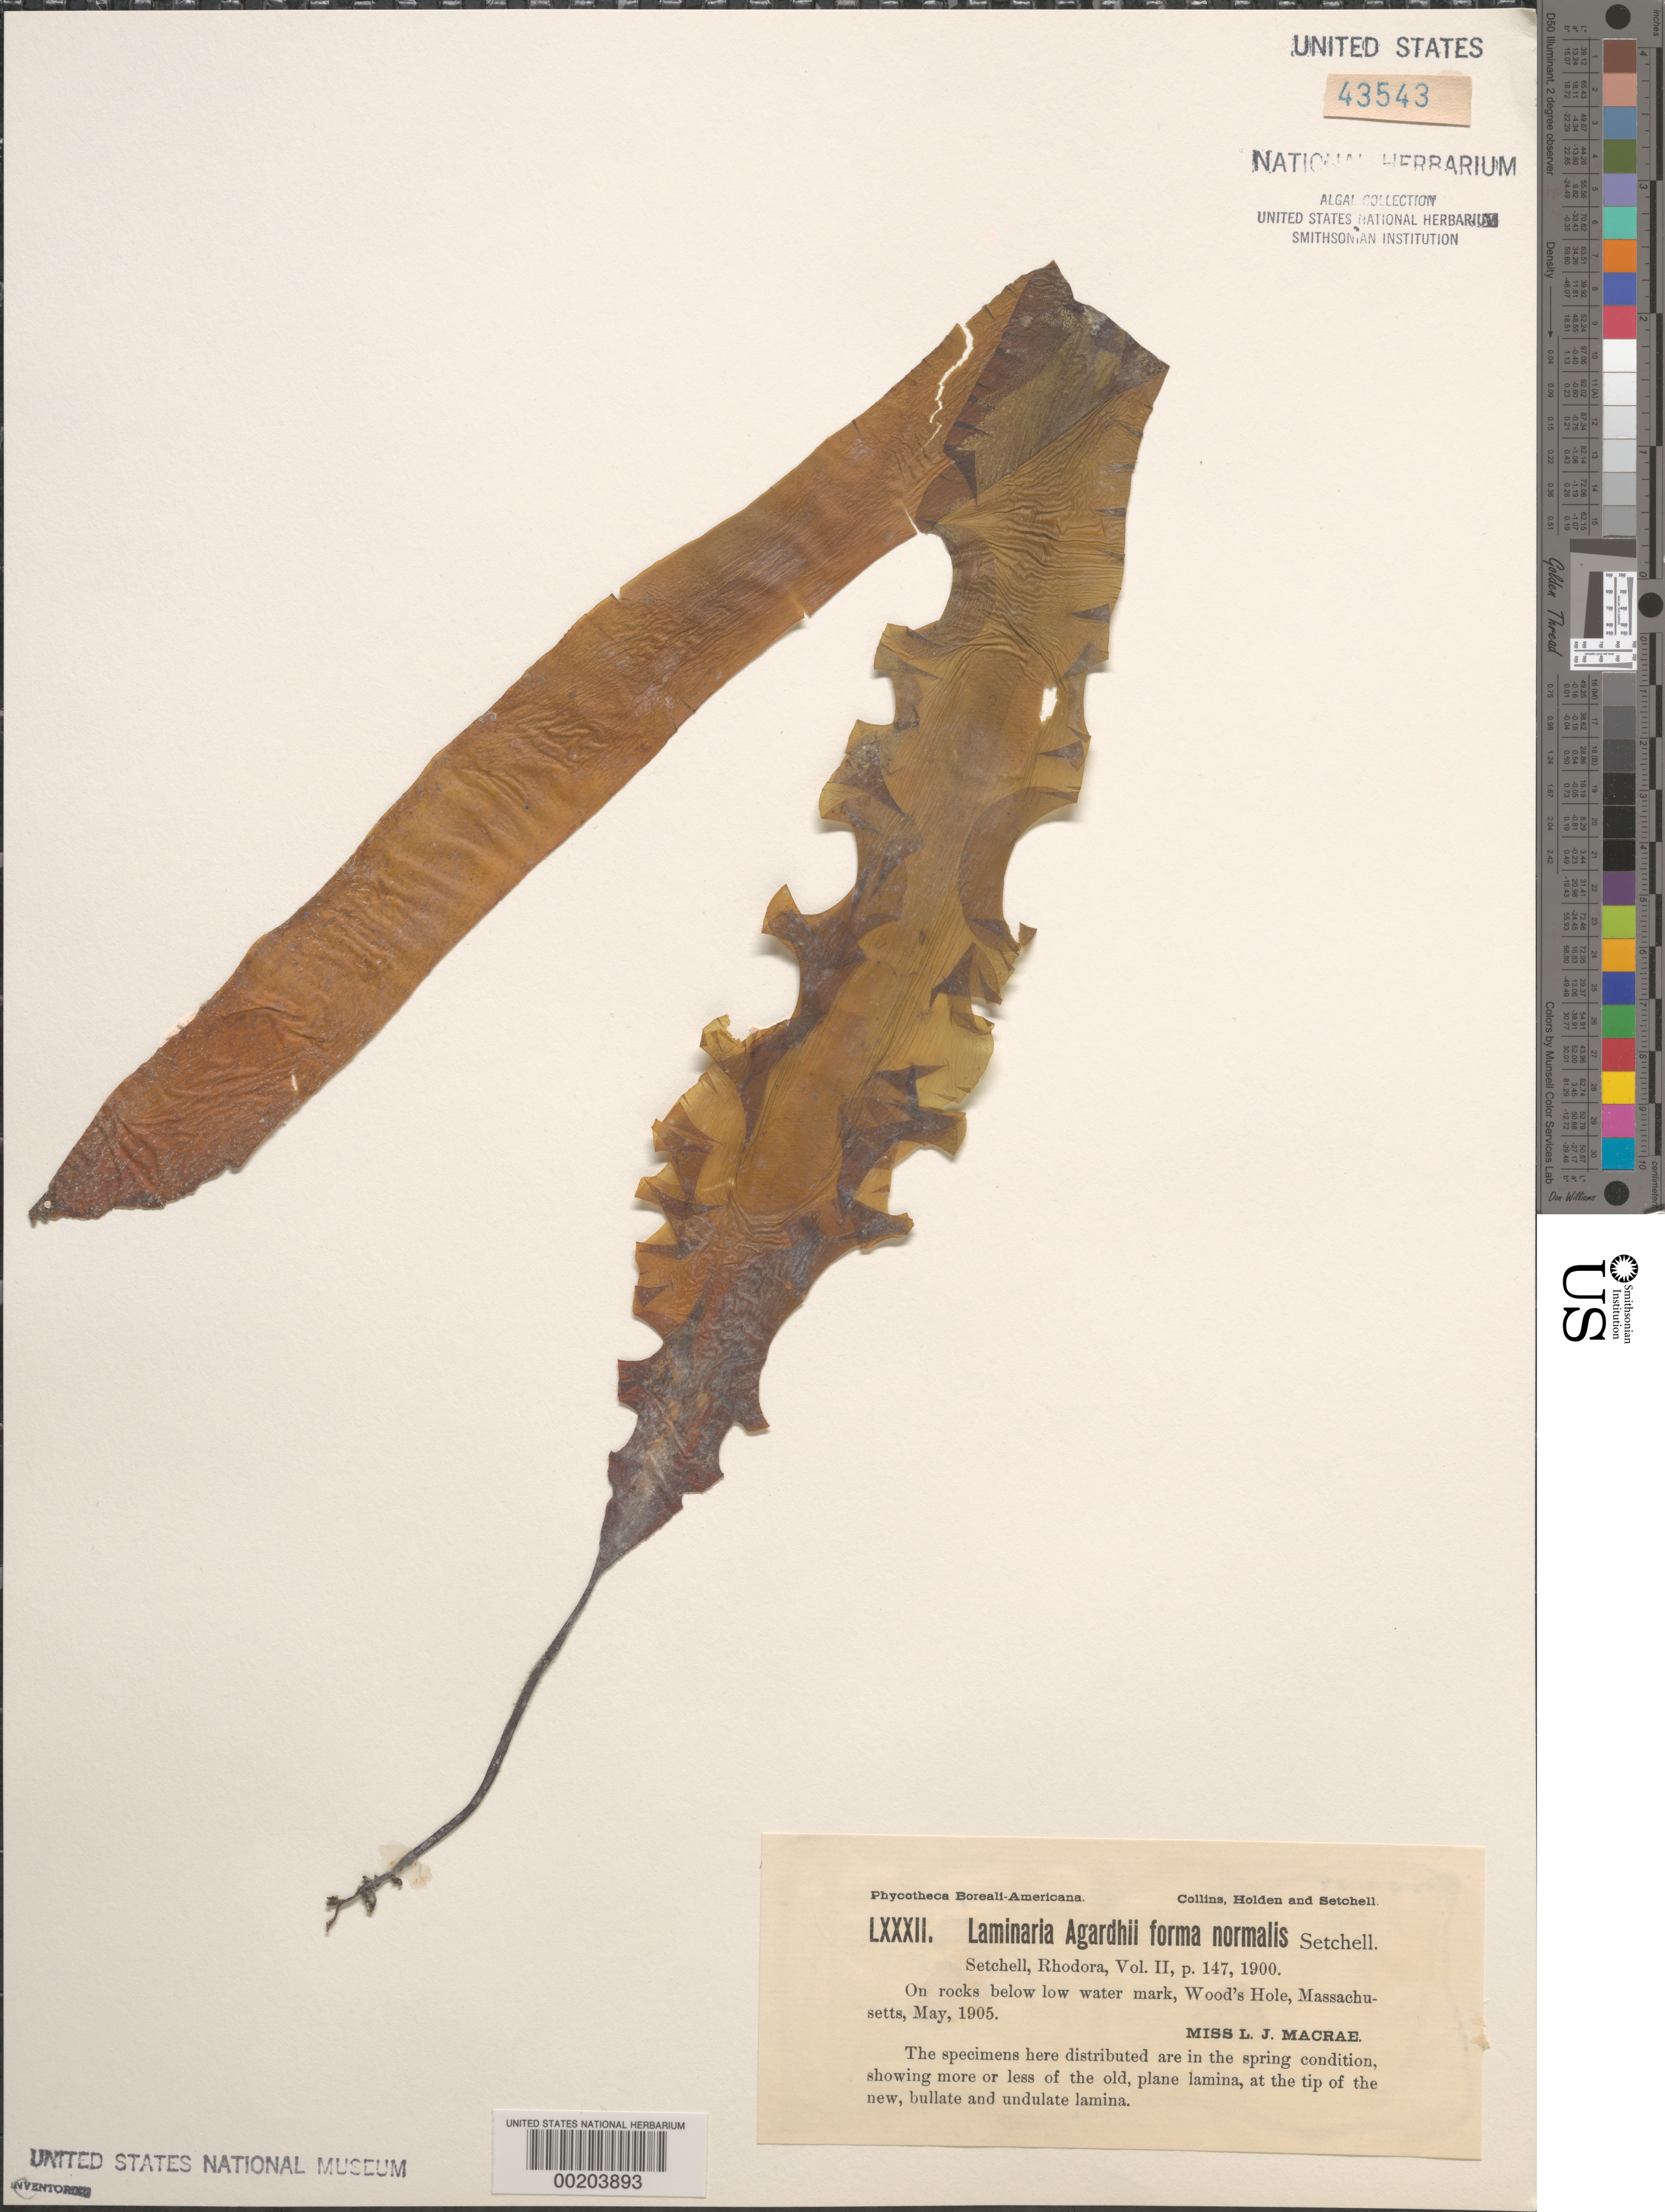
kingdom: Chromista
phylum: Ochrophyta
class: Phaeophyceae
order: Laminariales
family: Laminariaceae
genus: Saccharina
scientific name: Saccharina latissima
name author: C.E. Lane et al.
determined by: Algae name updating Project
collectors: L. Macrae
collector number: PB-A Lxxxii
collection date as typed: May 1905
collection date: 1905-05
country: United States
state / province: Massachusetts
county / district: Barnstable County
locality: Woods Hole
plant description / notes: Collins, Holden & Setchell, Phycotheca Boreali-Americana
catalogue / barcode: US 43543